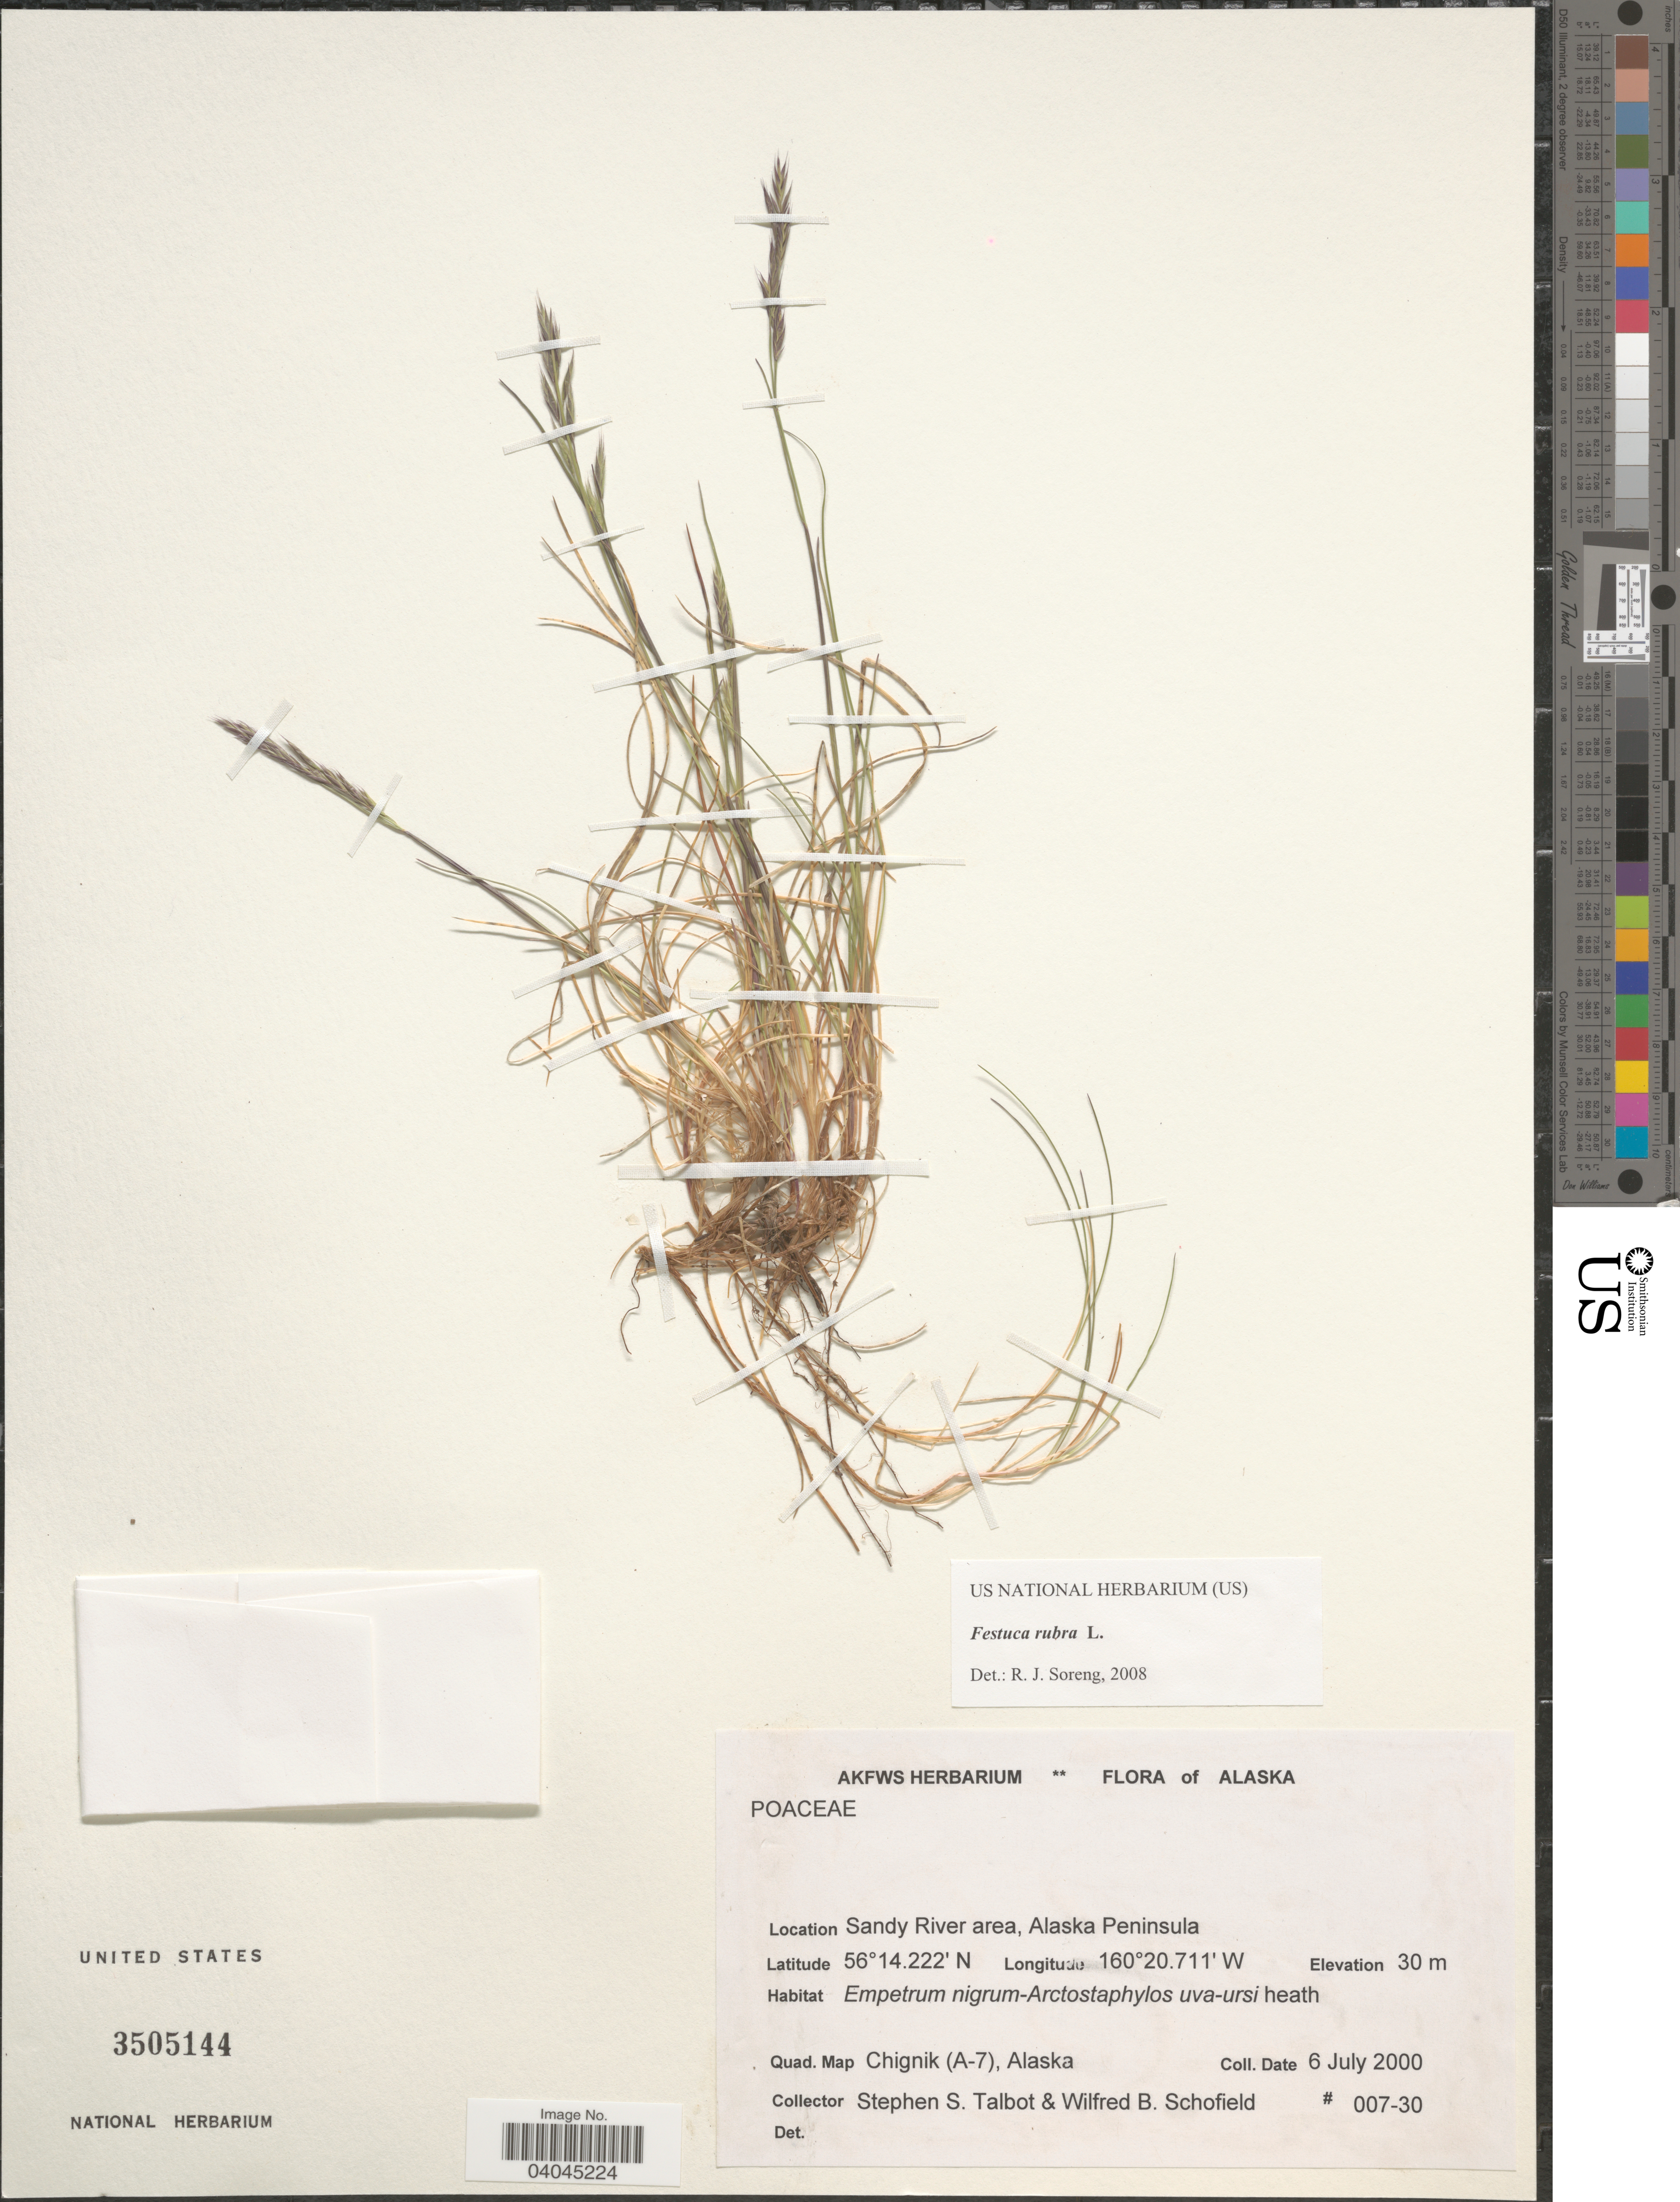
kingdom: Plantae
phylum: Tracheophyta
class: Liliopsida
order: Poales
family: Poaceae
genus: Festuca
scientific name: Festuca rubra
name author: L.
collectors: S. S. Talbot & W. Schofield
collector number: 007-30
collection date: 2000-07-06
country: United States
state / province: Alaska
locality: Sandy River area, Alaska Peninsula. Quad. Map Chignik (A-7).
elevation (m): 30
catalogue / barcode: US 3505144